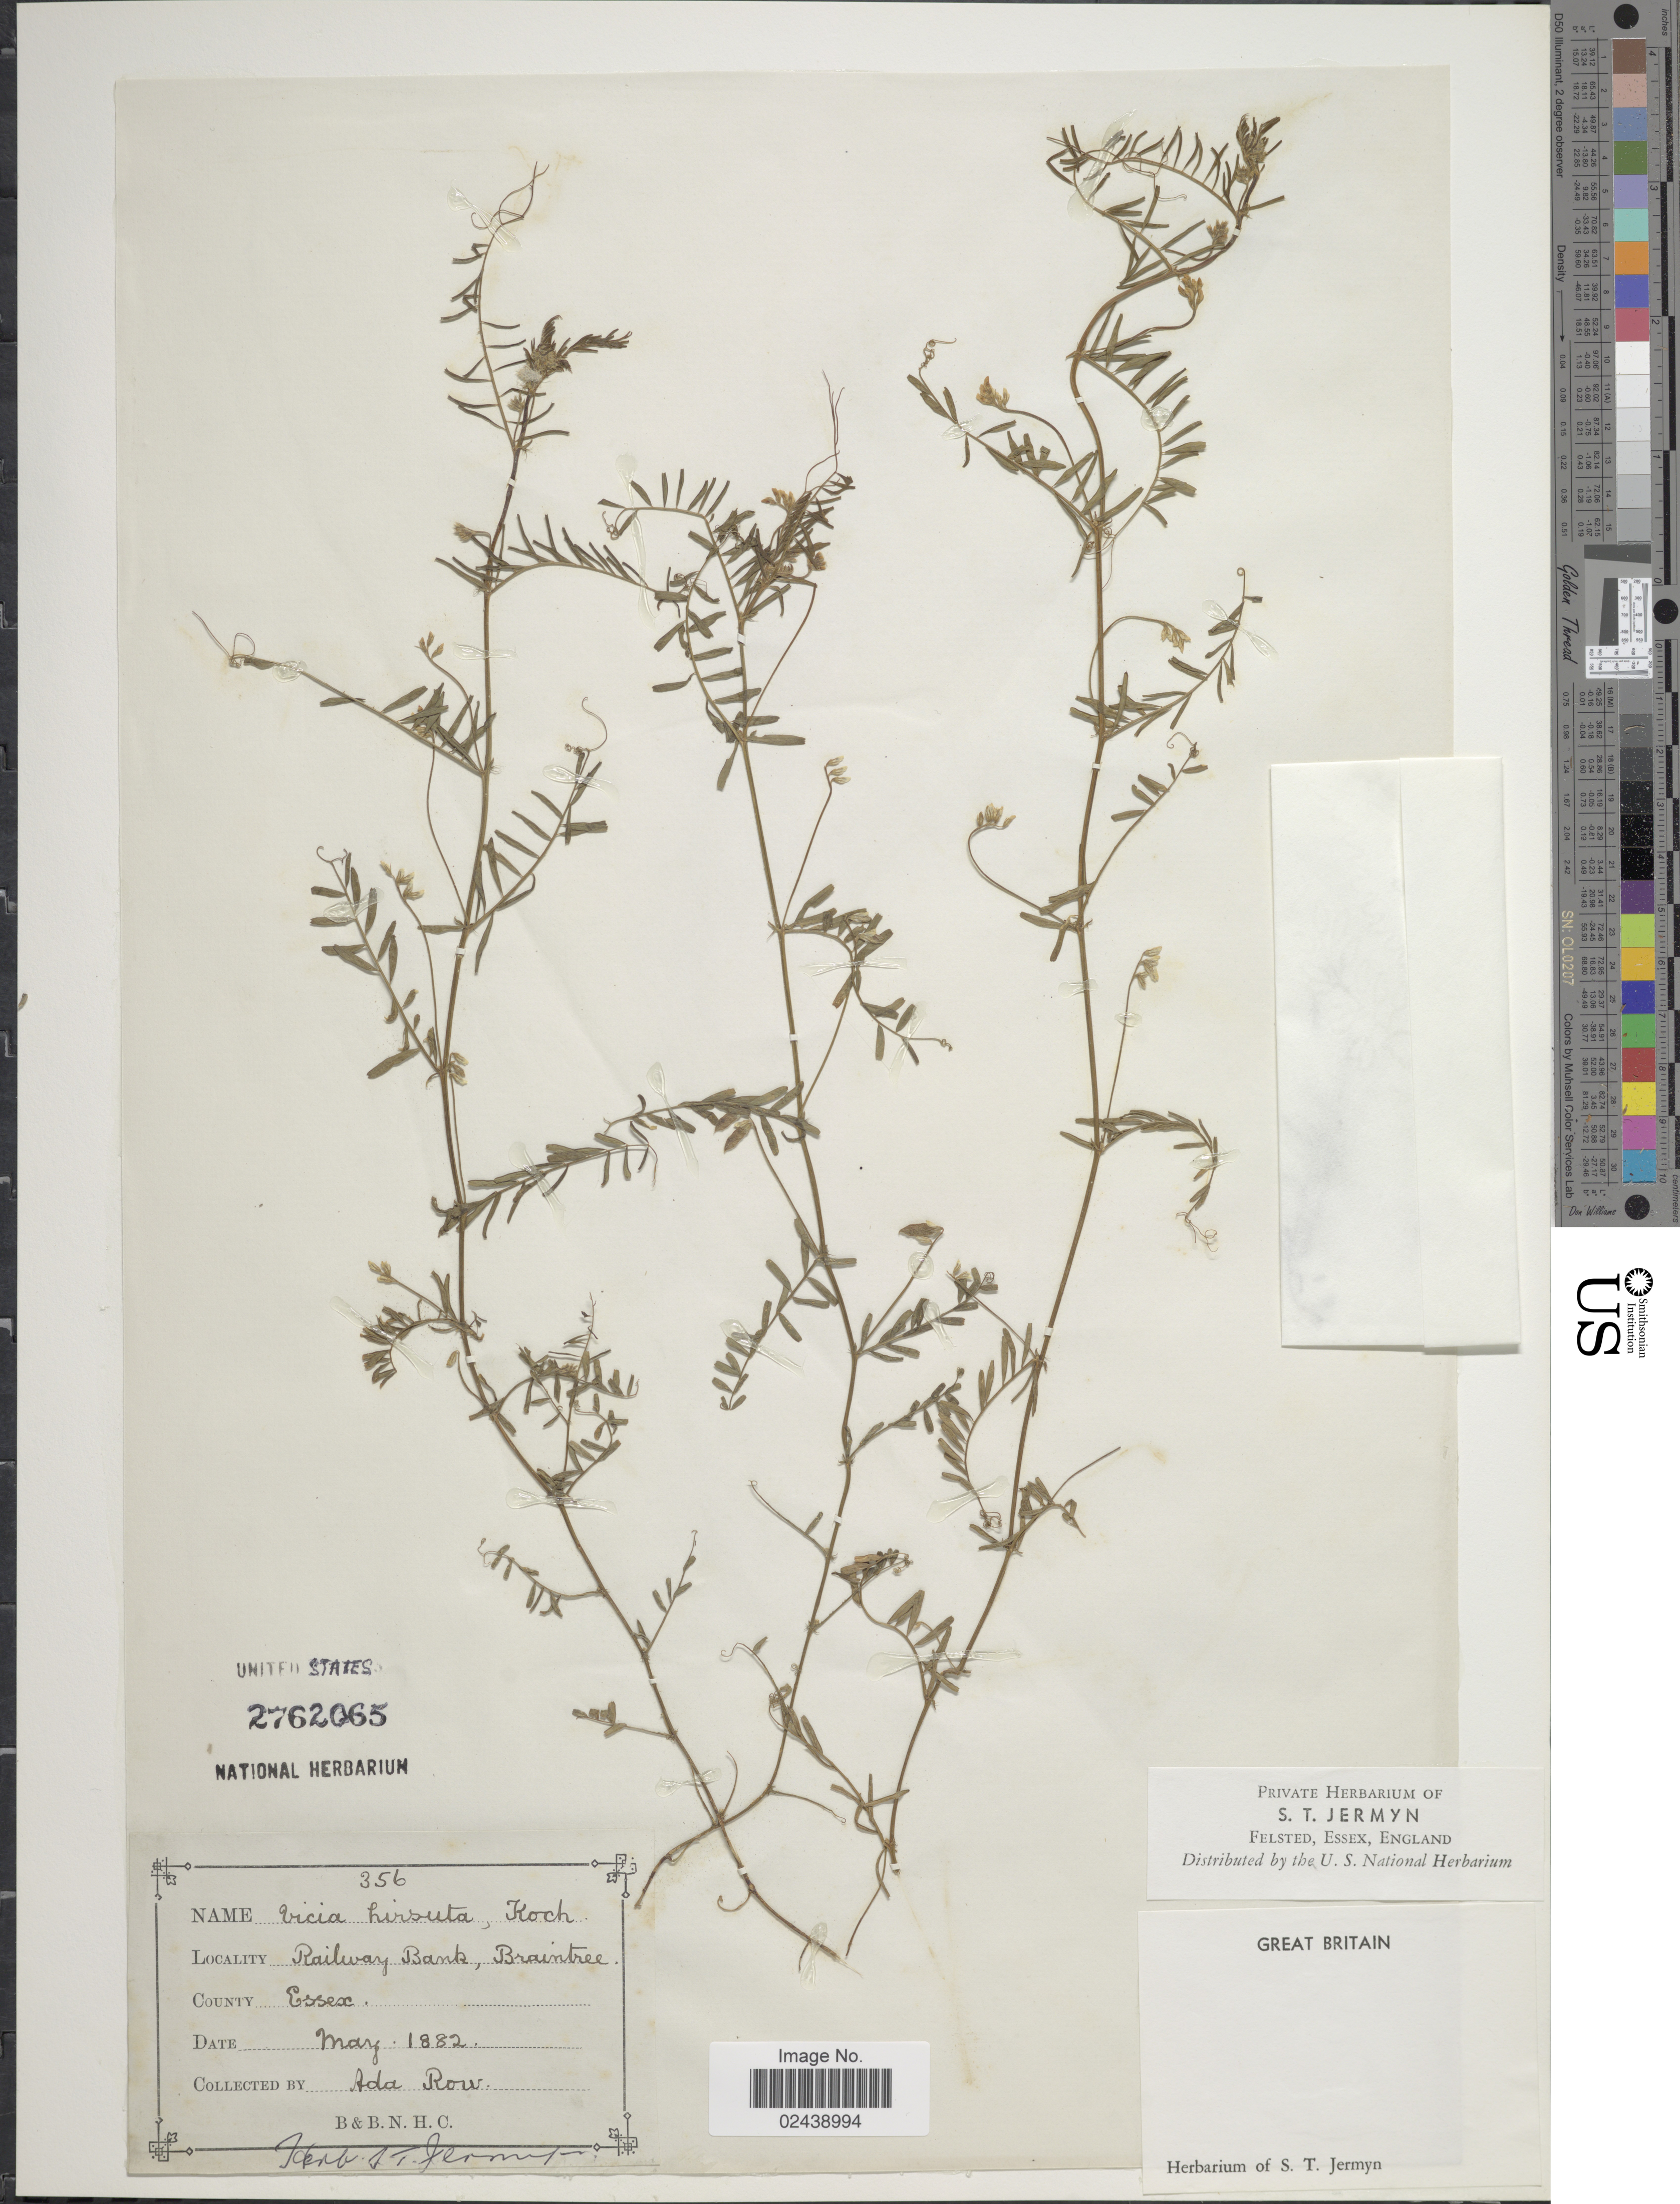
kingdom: Plantae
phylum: Tracheophyta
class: Magnoliopsida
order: Fabales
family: Fabaceae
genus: Vicia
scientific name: Vicia hirsuta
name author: (L.) A. Gray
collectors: A. Row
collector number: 356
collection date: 1882-05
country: United Kingdom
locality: Great Britain, Railway Bank, Braintree, County Essex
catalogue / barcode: US 2762065